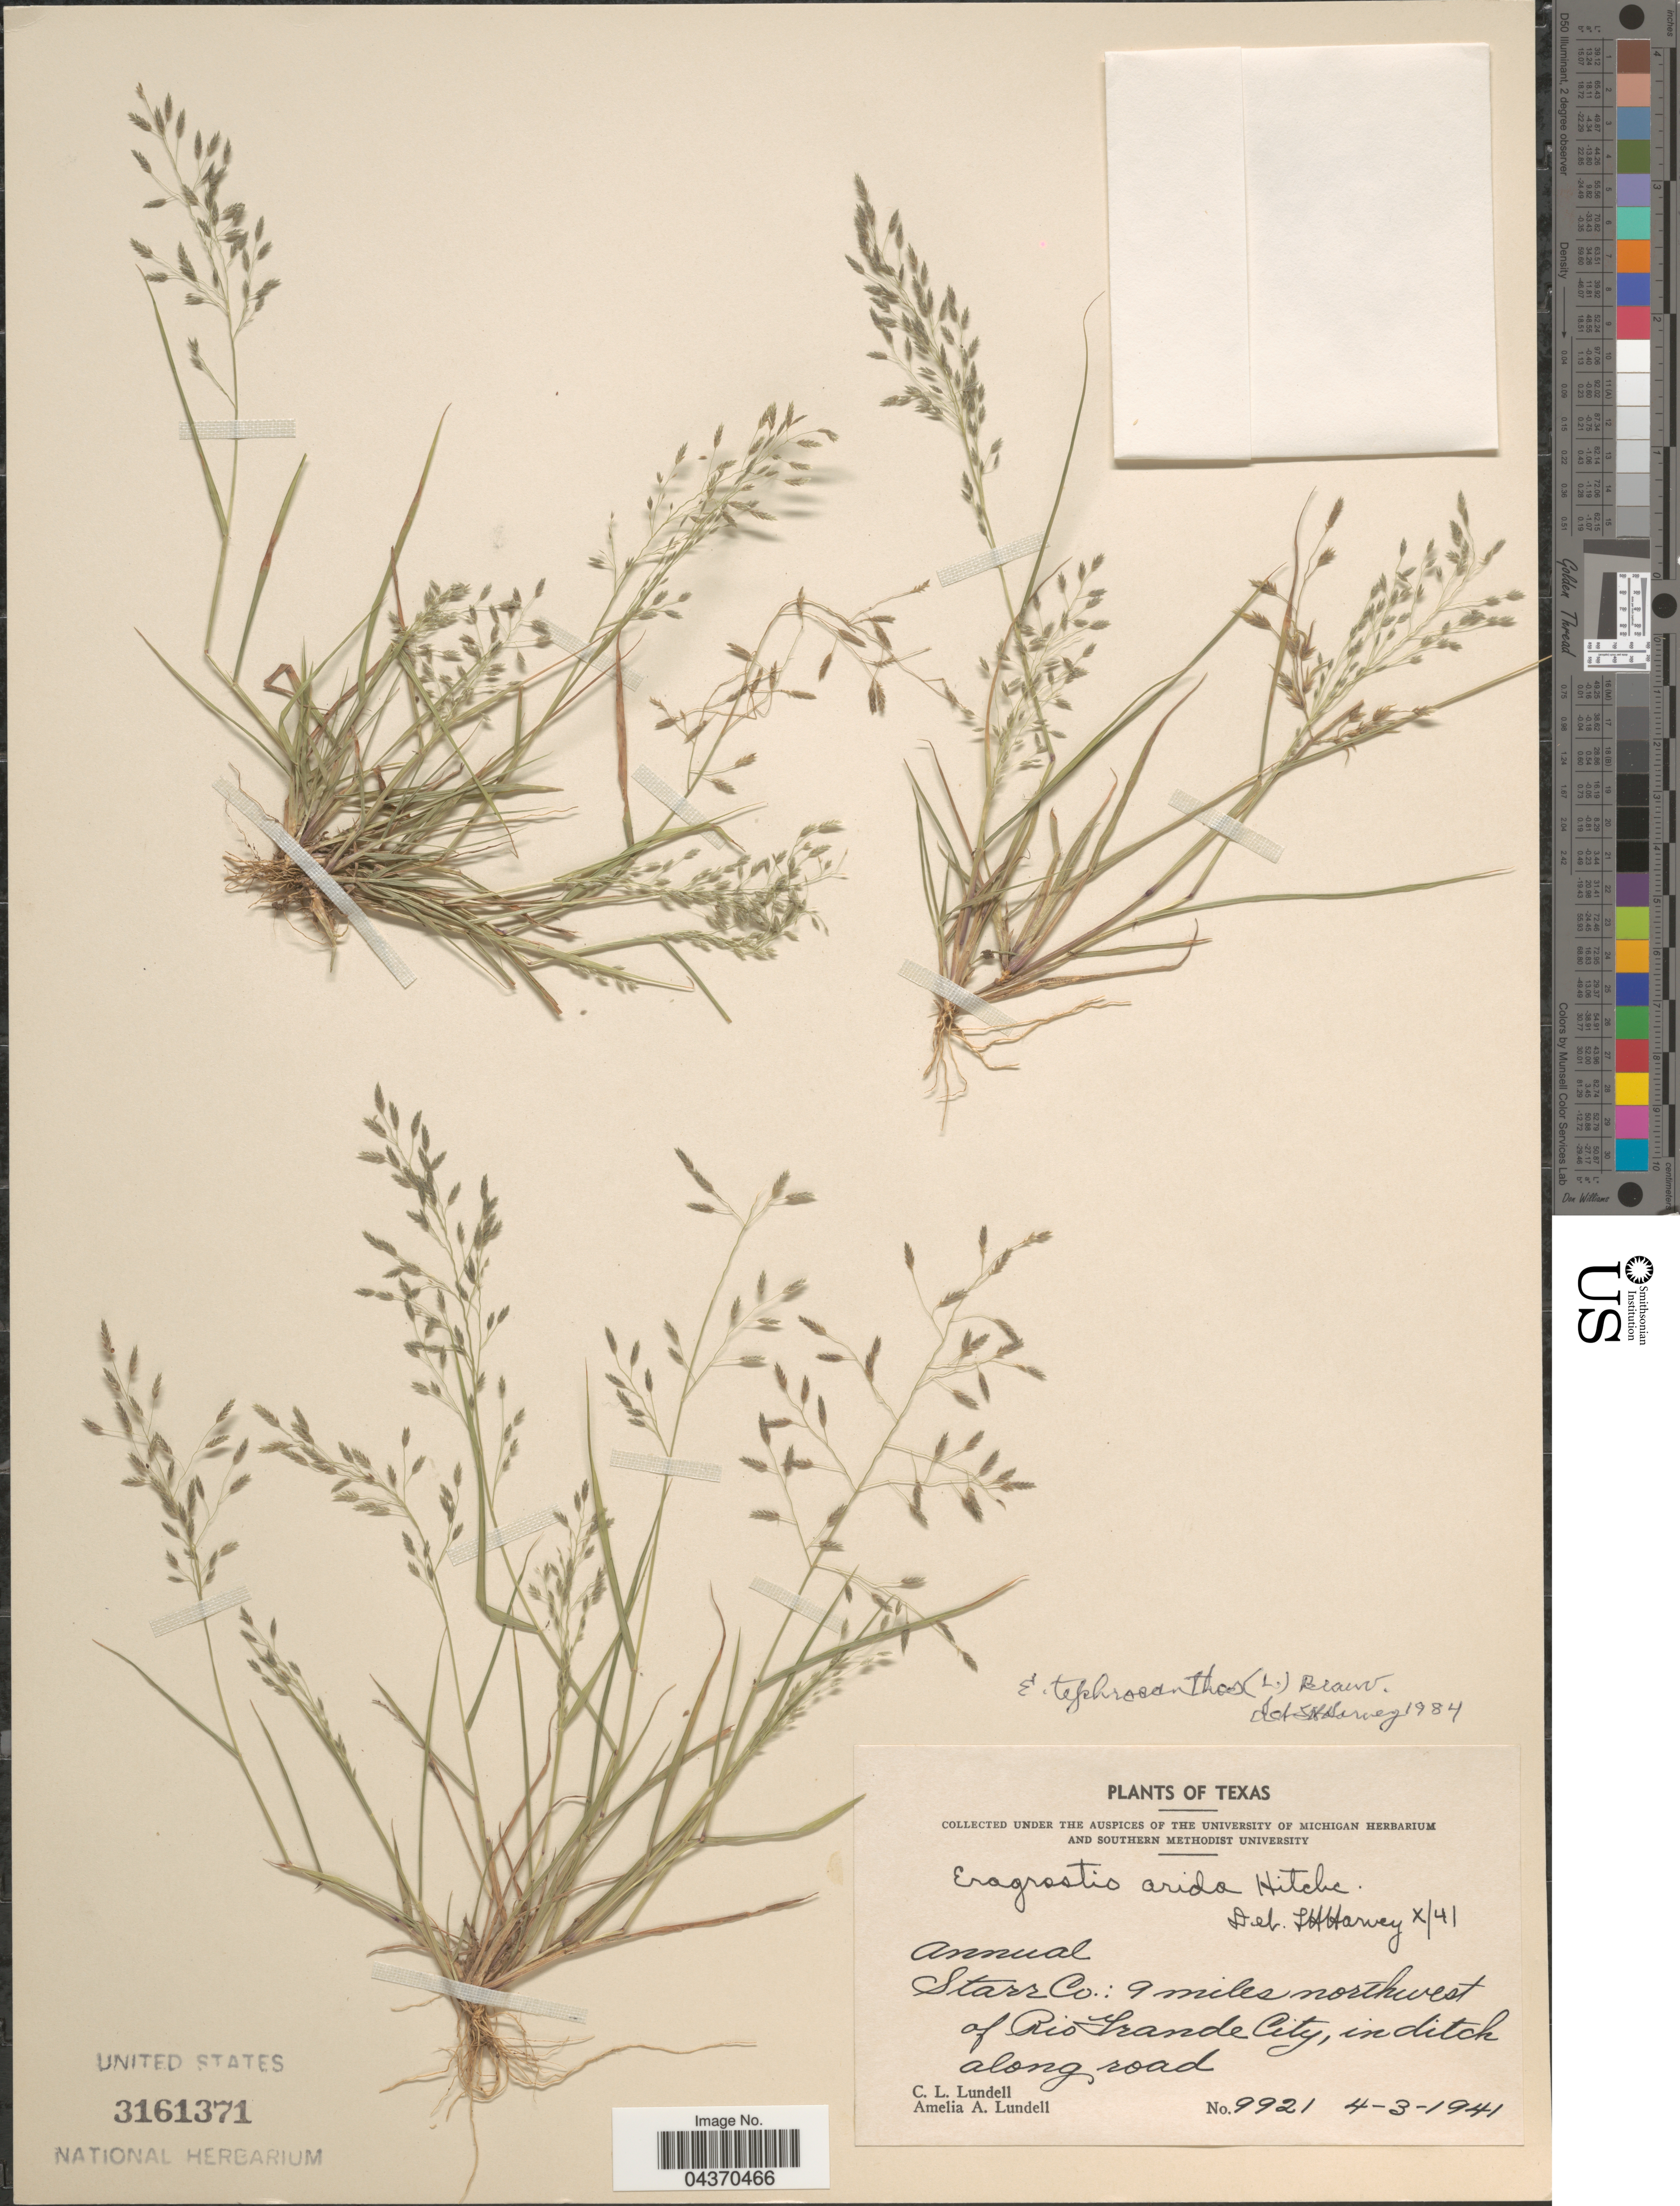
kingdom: Plantae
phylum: Tracheophyta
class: Liliopsida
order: Poales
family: Poaceae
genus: Eragrostis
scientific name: Eragrostis pectinacea var. miserrima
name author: (E. Fourn.) Reeder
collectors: C. L. Lundell & A. A. Lundell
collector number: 9921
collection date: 1941-04-03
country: United States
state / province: Texas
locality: Starr Co.: 9 miles northwest of Rio Grande City, in ditch along road.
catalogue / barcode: US 3161371